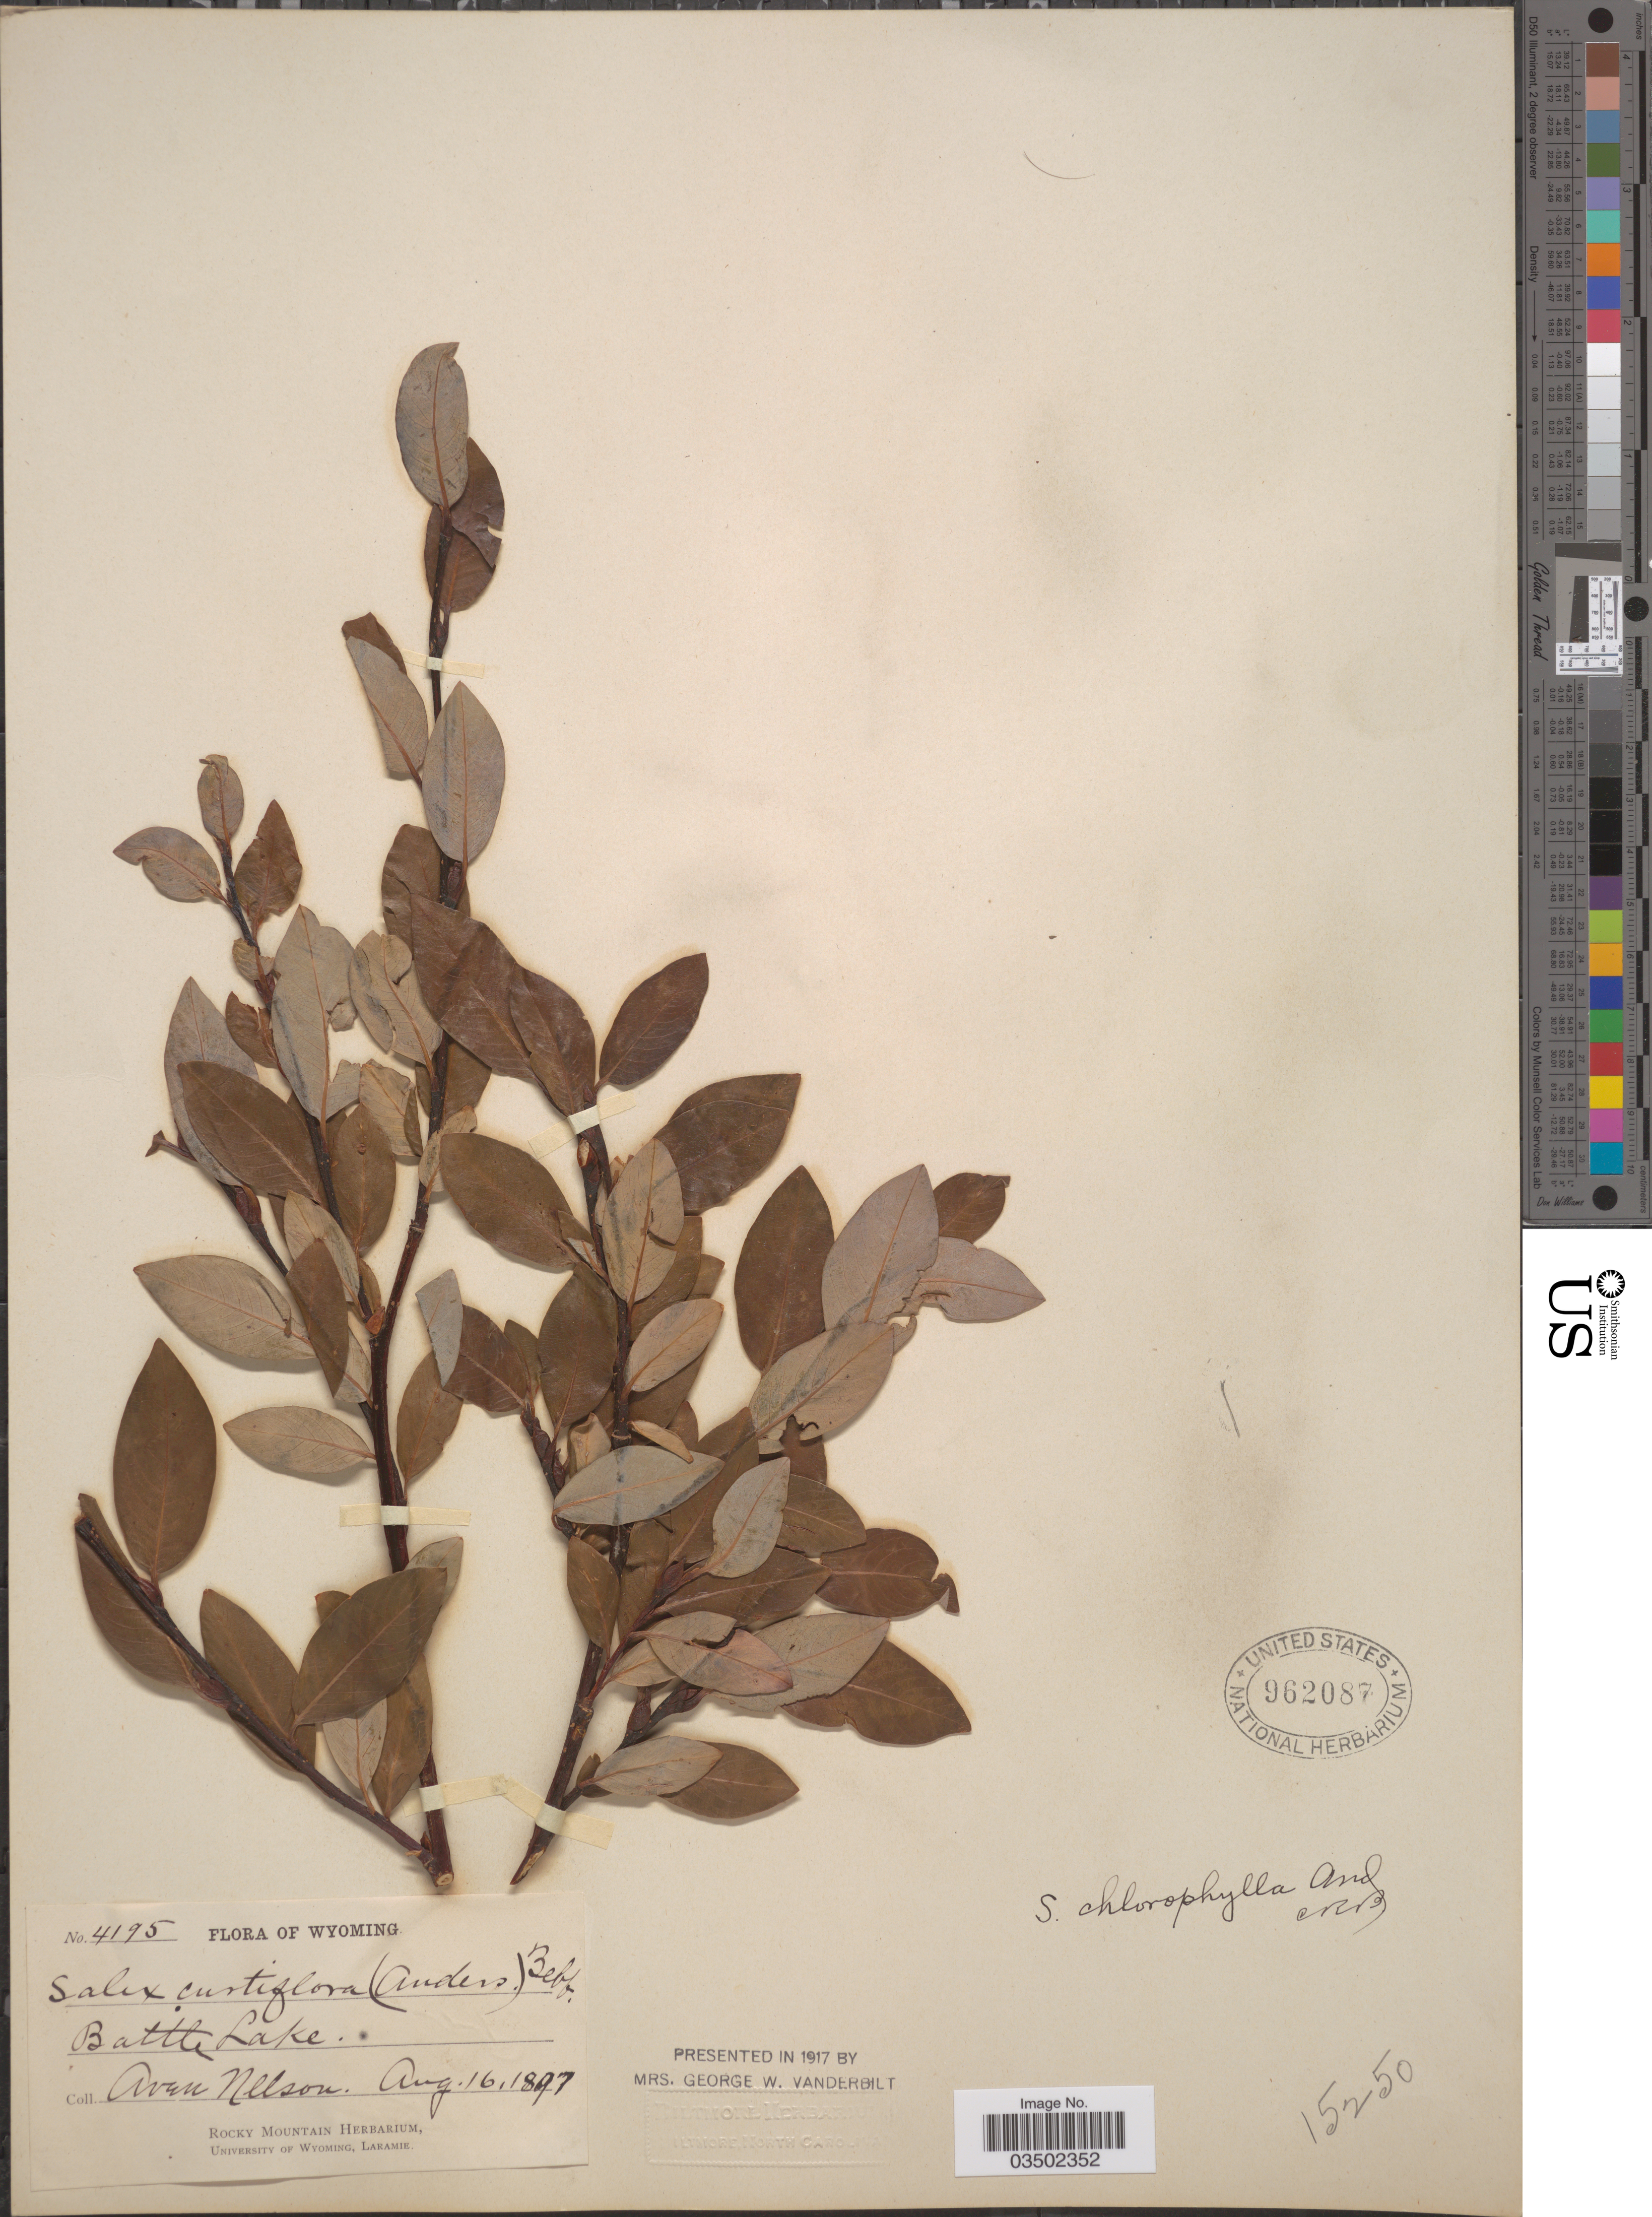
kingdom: Plantae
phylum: Tracheophyta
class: Magnoliopsida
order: Malpighiales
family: Salicaceae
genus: Salix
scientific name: Salix planifolia var. monica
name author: (Bebb) C.K. Schneid.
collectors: A. Nelson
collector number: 4195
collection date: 1897-08-16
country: United States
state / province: Wyoming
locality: Battle Lake.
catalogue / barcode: US 962087